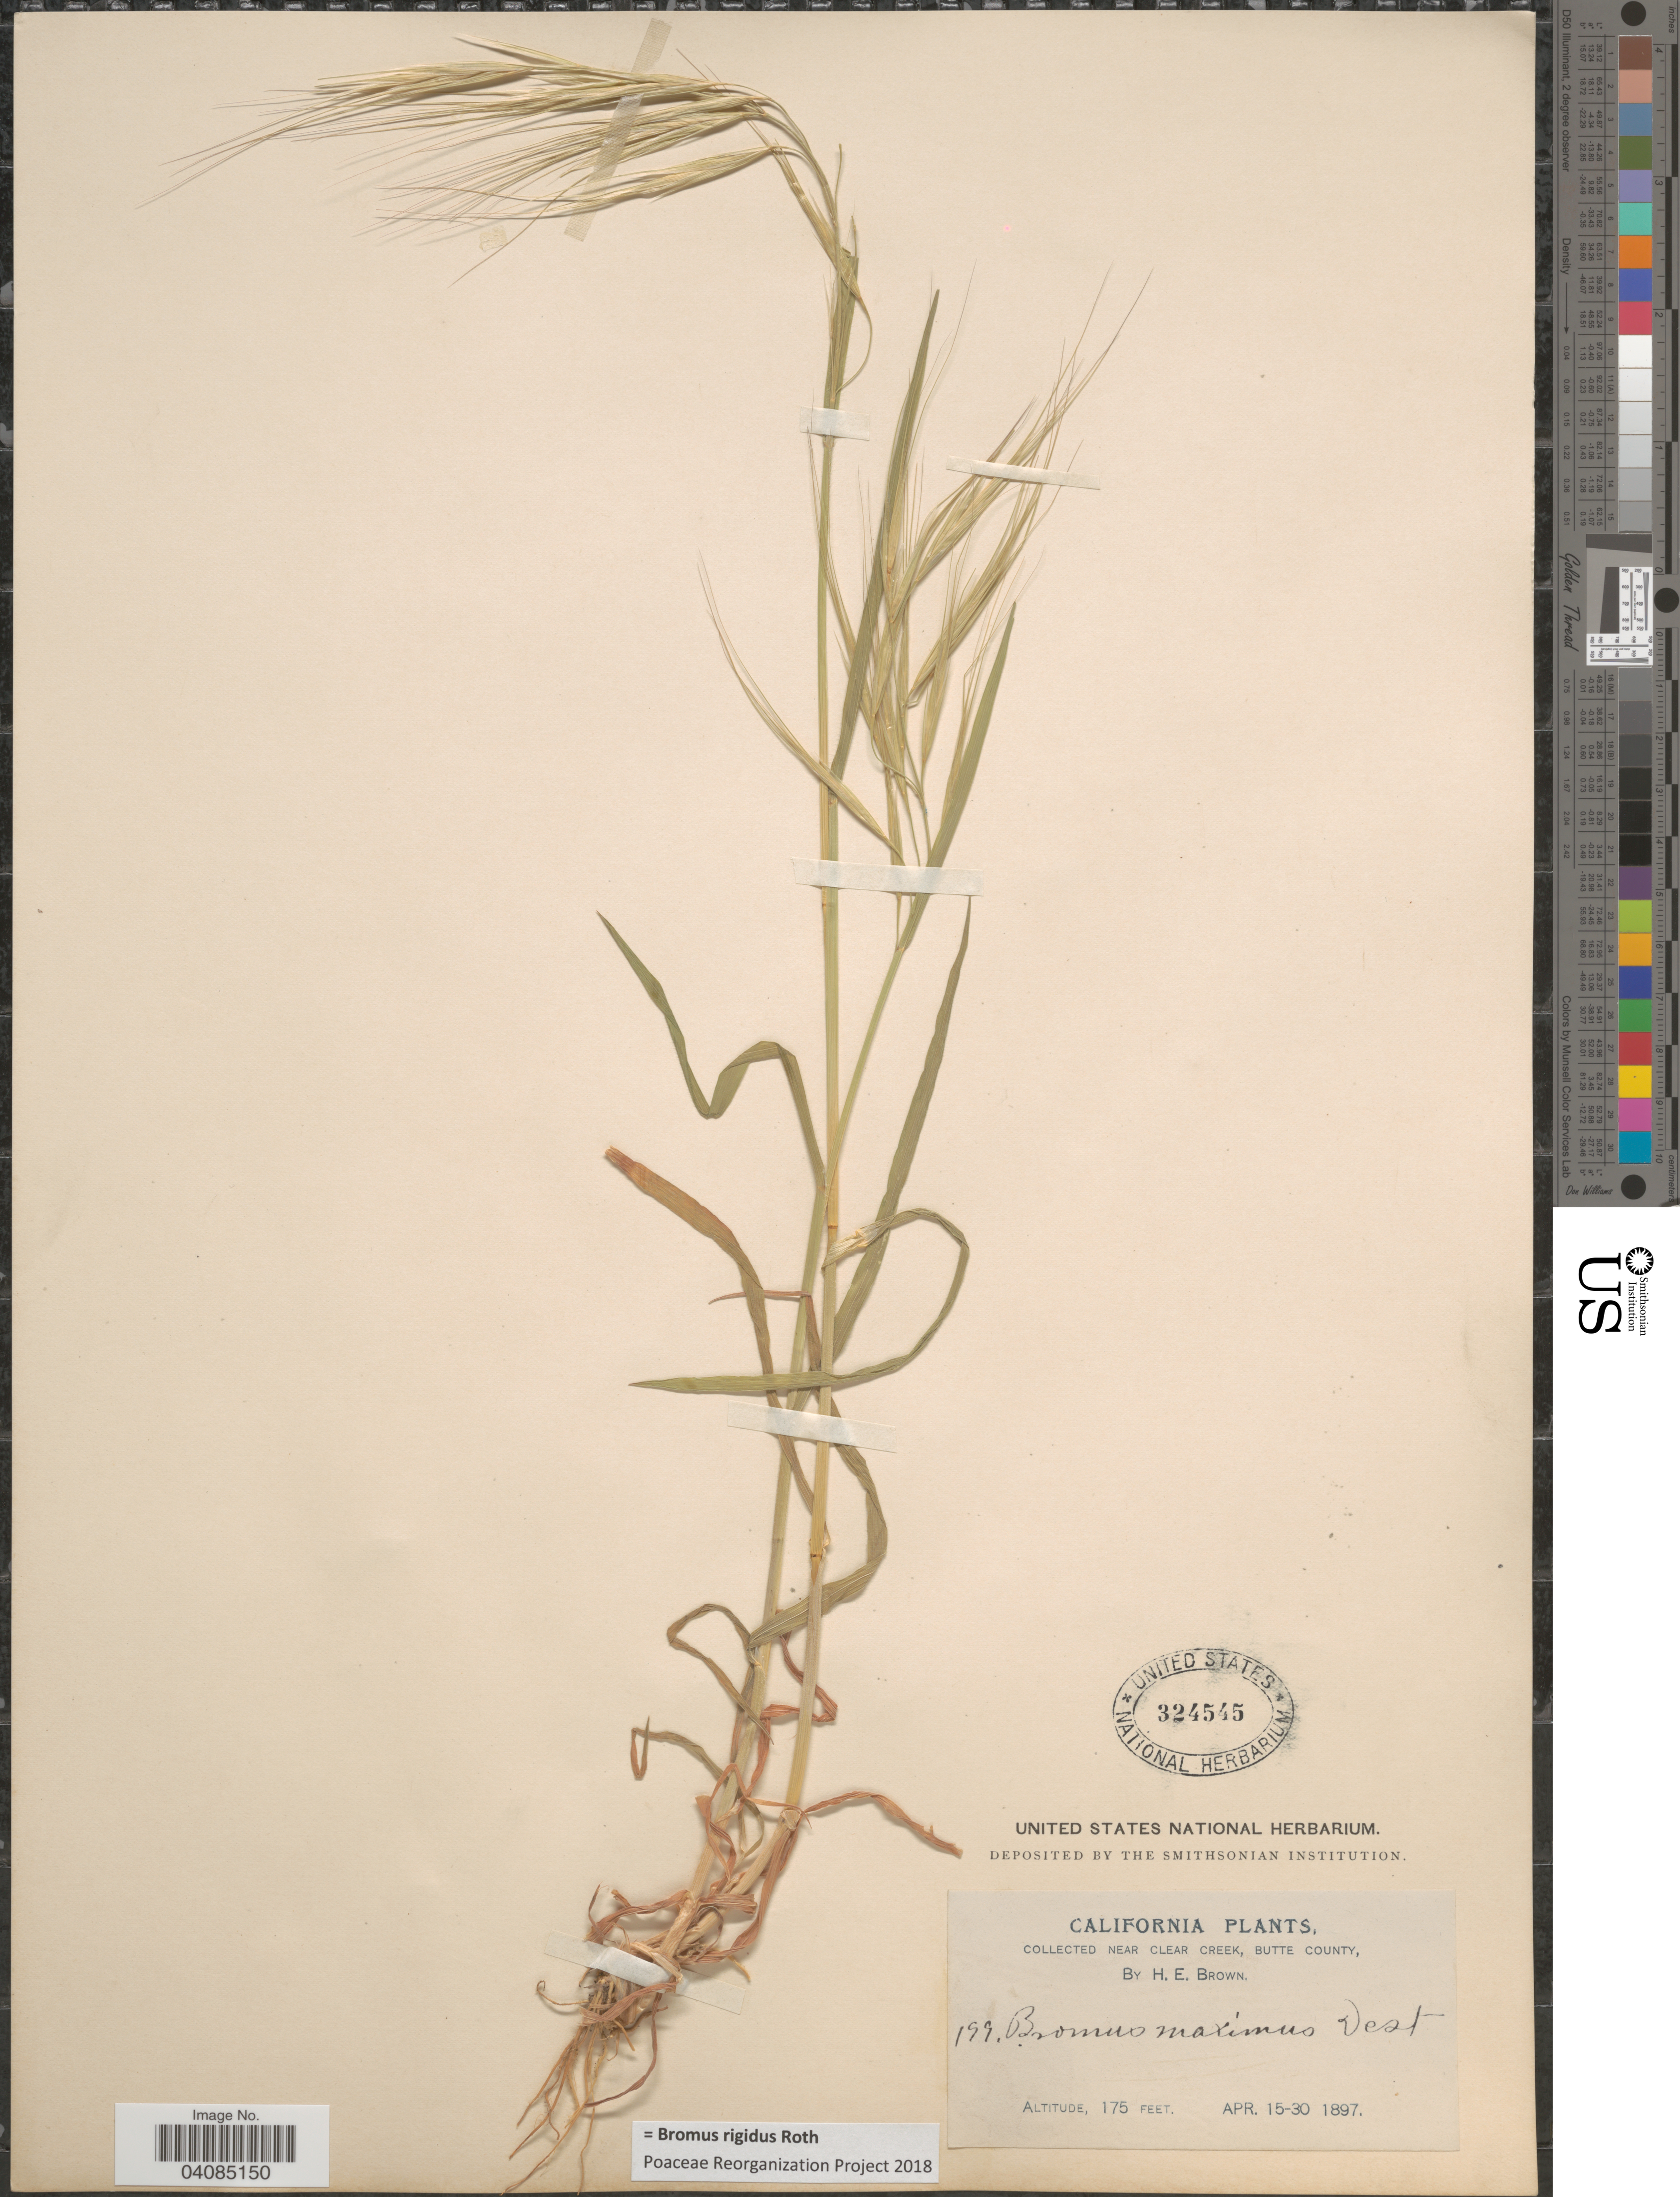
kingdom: Plantae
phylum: Tracheophyta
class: Liliopsida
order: Poales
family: Poaceae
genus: Bromus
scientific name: Bromus rigidus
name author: Roth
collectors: H. E. Brown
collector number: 199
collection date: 1897-04-15/1897-04-30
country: United States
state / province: California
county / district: Butte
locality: Near Clear Creek, Butte County.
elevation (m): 53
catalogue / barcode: US 324545